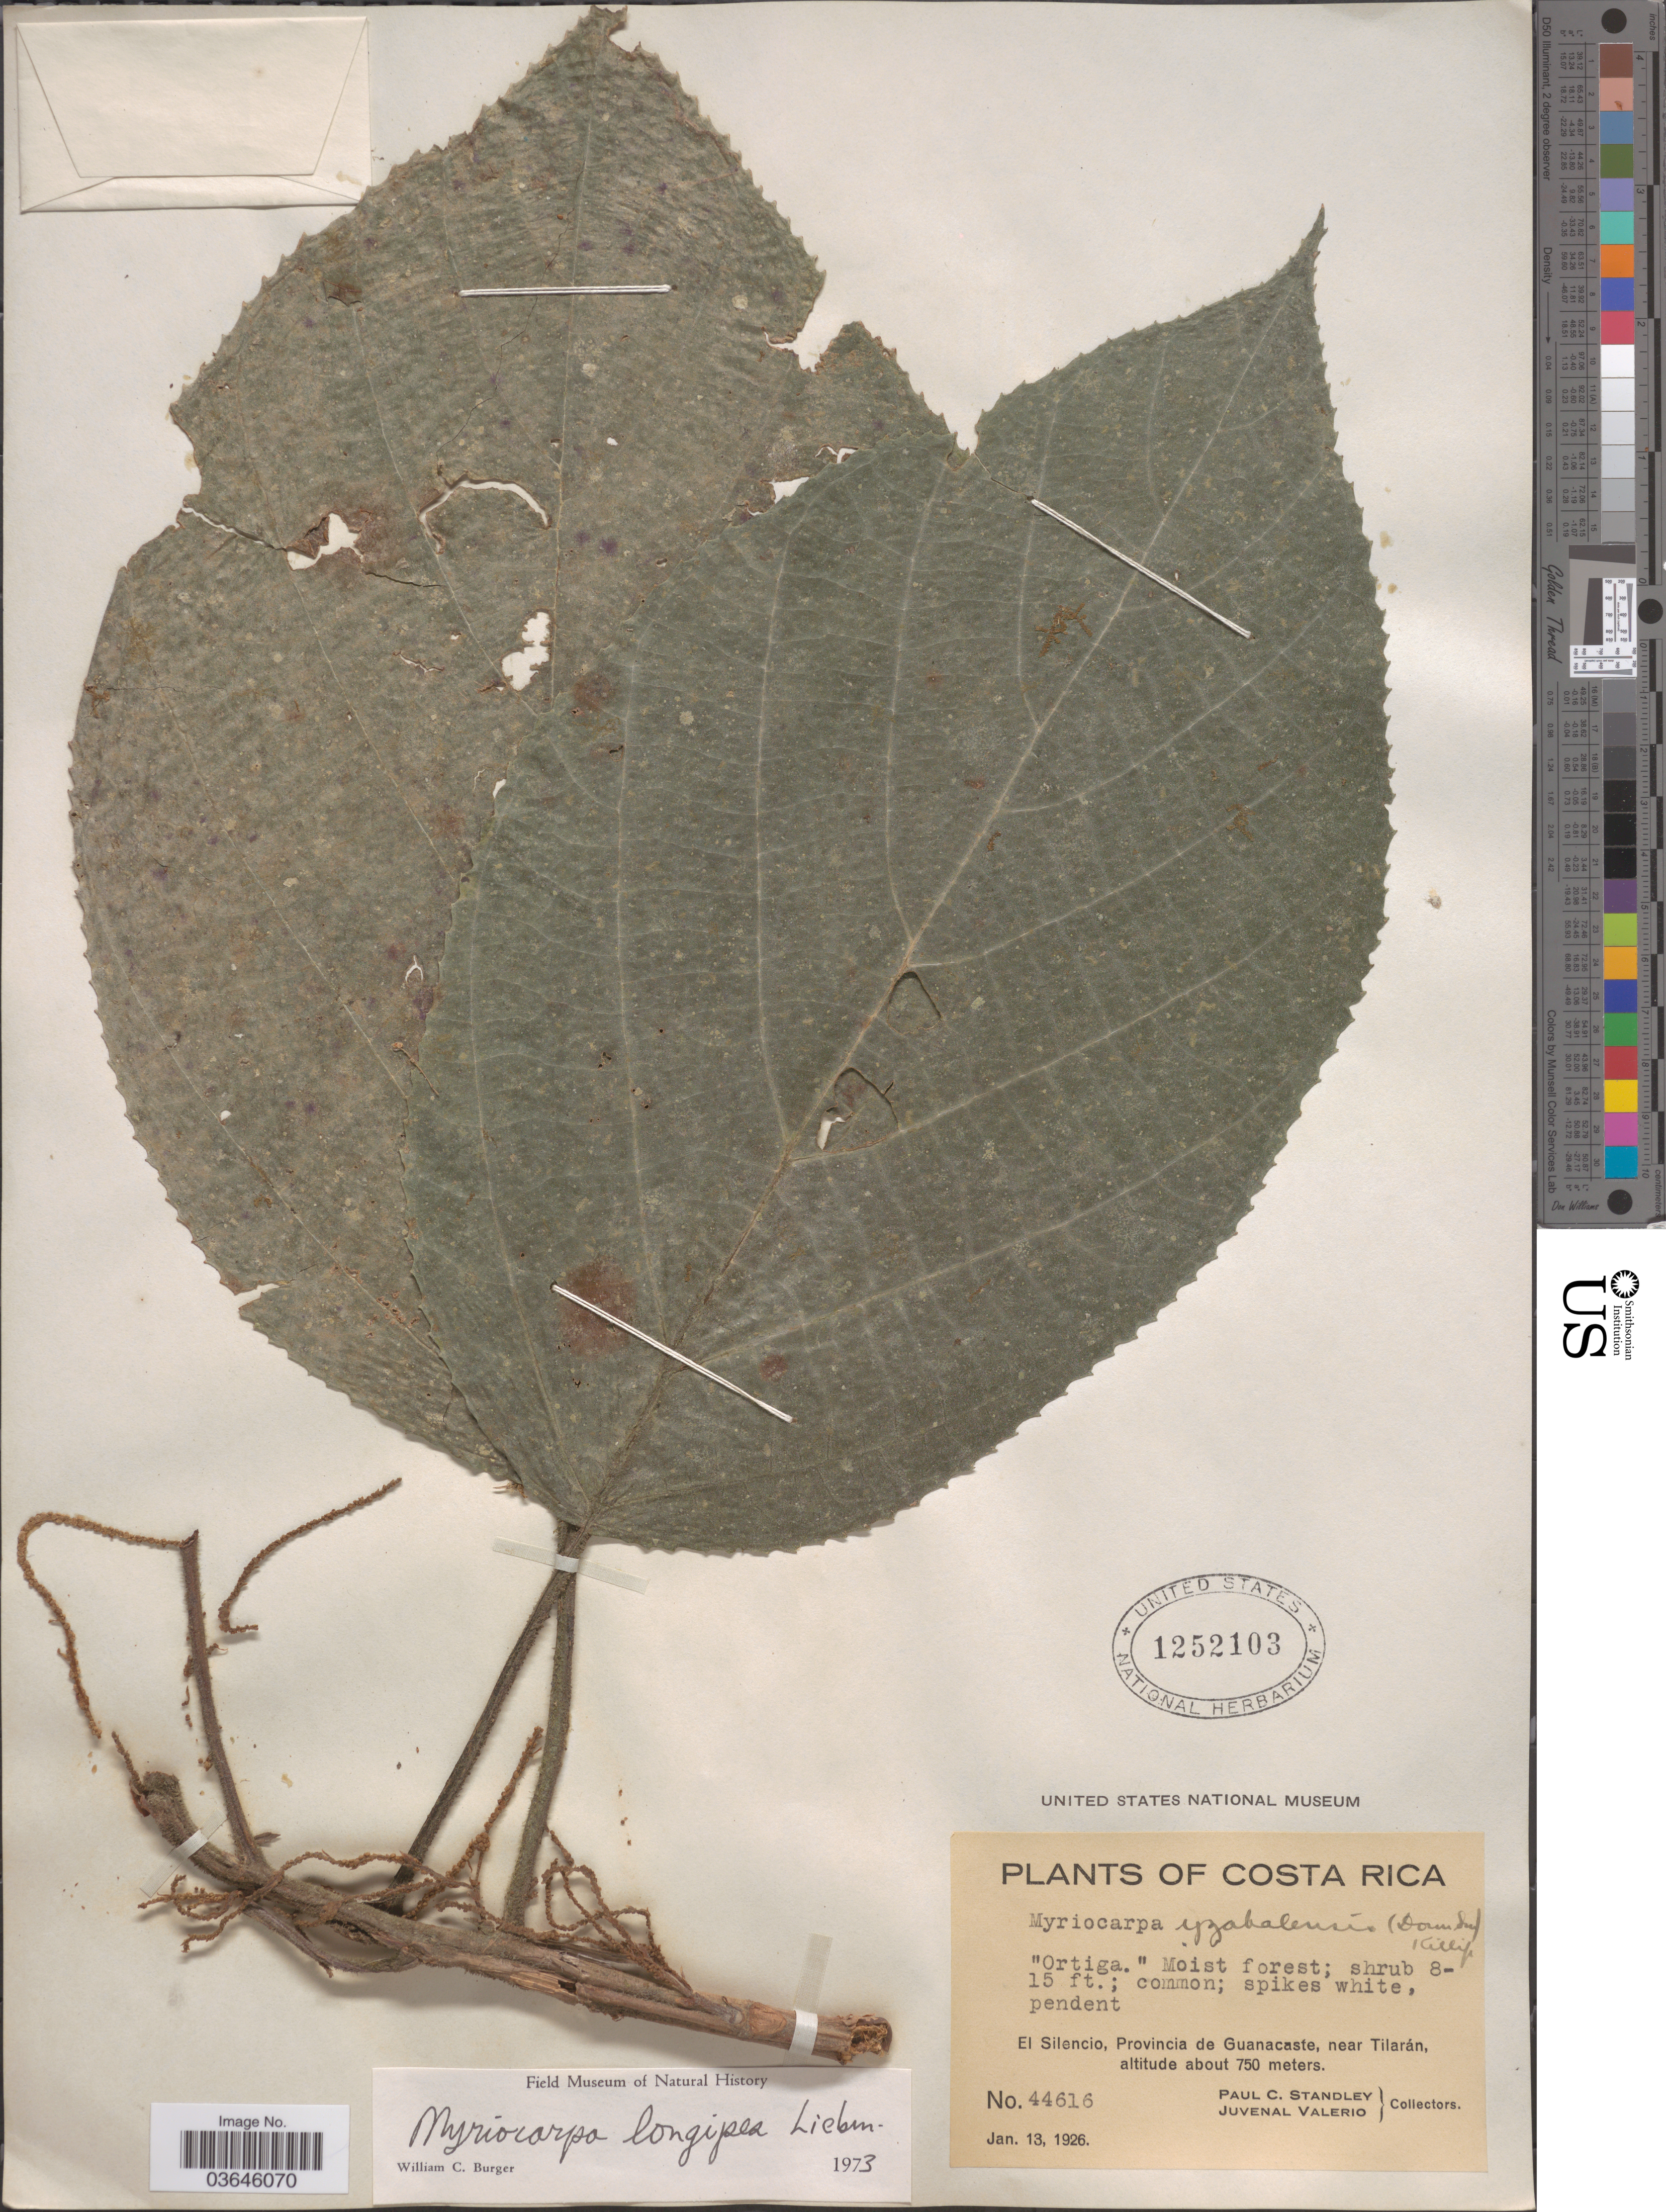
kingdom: Plantae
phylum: Tracheophyta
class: Magnoliopsida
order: Rosales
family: Urticaceae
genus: Myriocarpa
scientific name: Myriocarpa longipes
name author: Liebm.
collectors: P. C. Standley & J. Valerio R.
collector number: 44616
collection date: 1926-01-13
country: Costa Rica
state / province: Guanacaste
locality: El Silencio, near Tilarán.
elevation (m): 750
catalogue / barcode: US 1252103